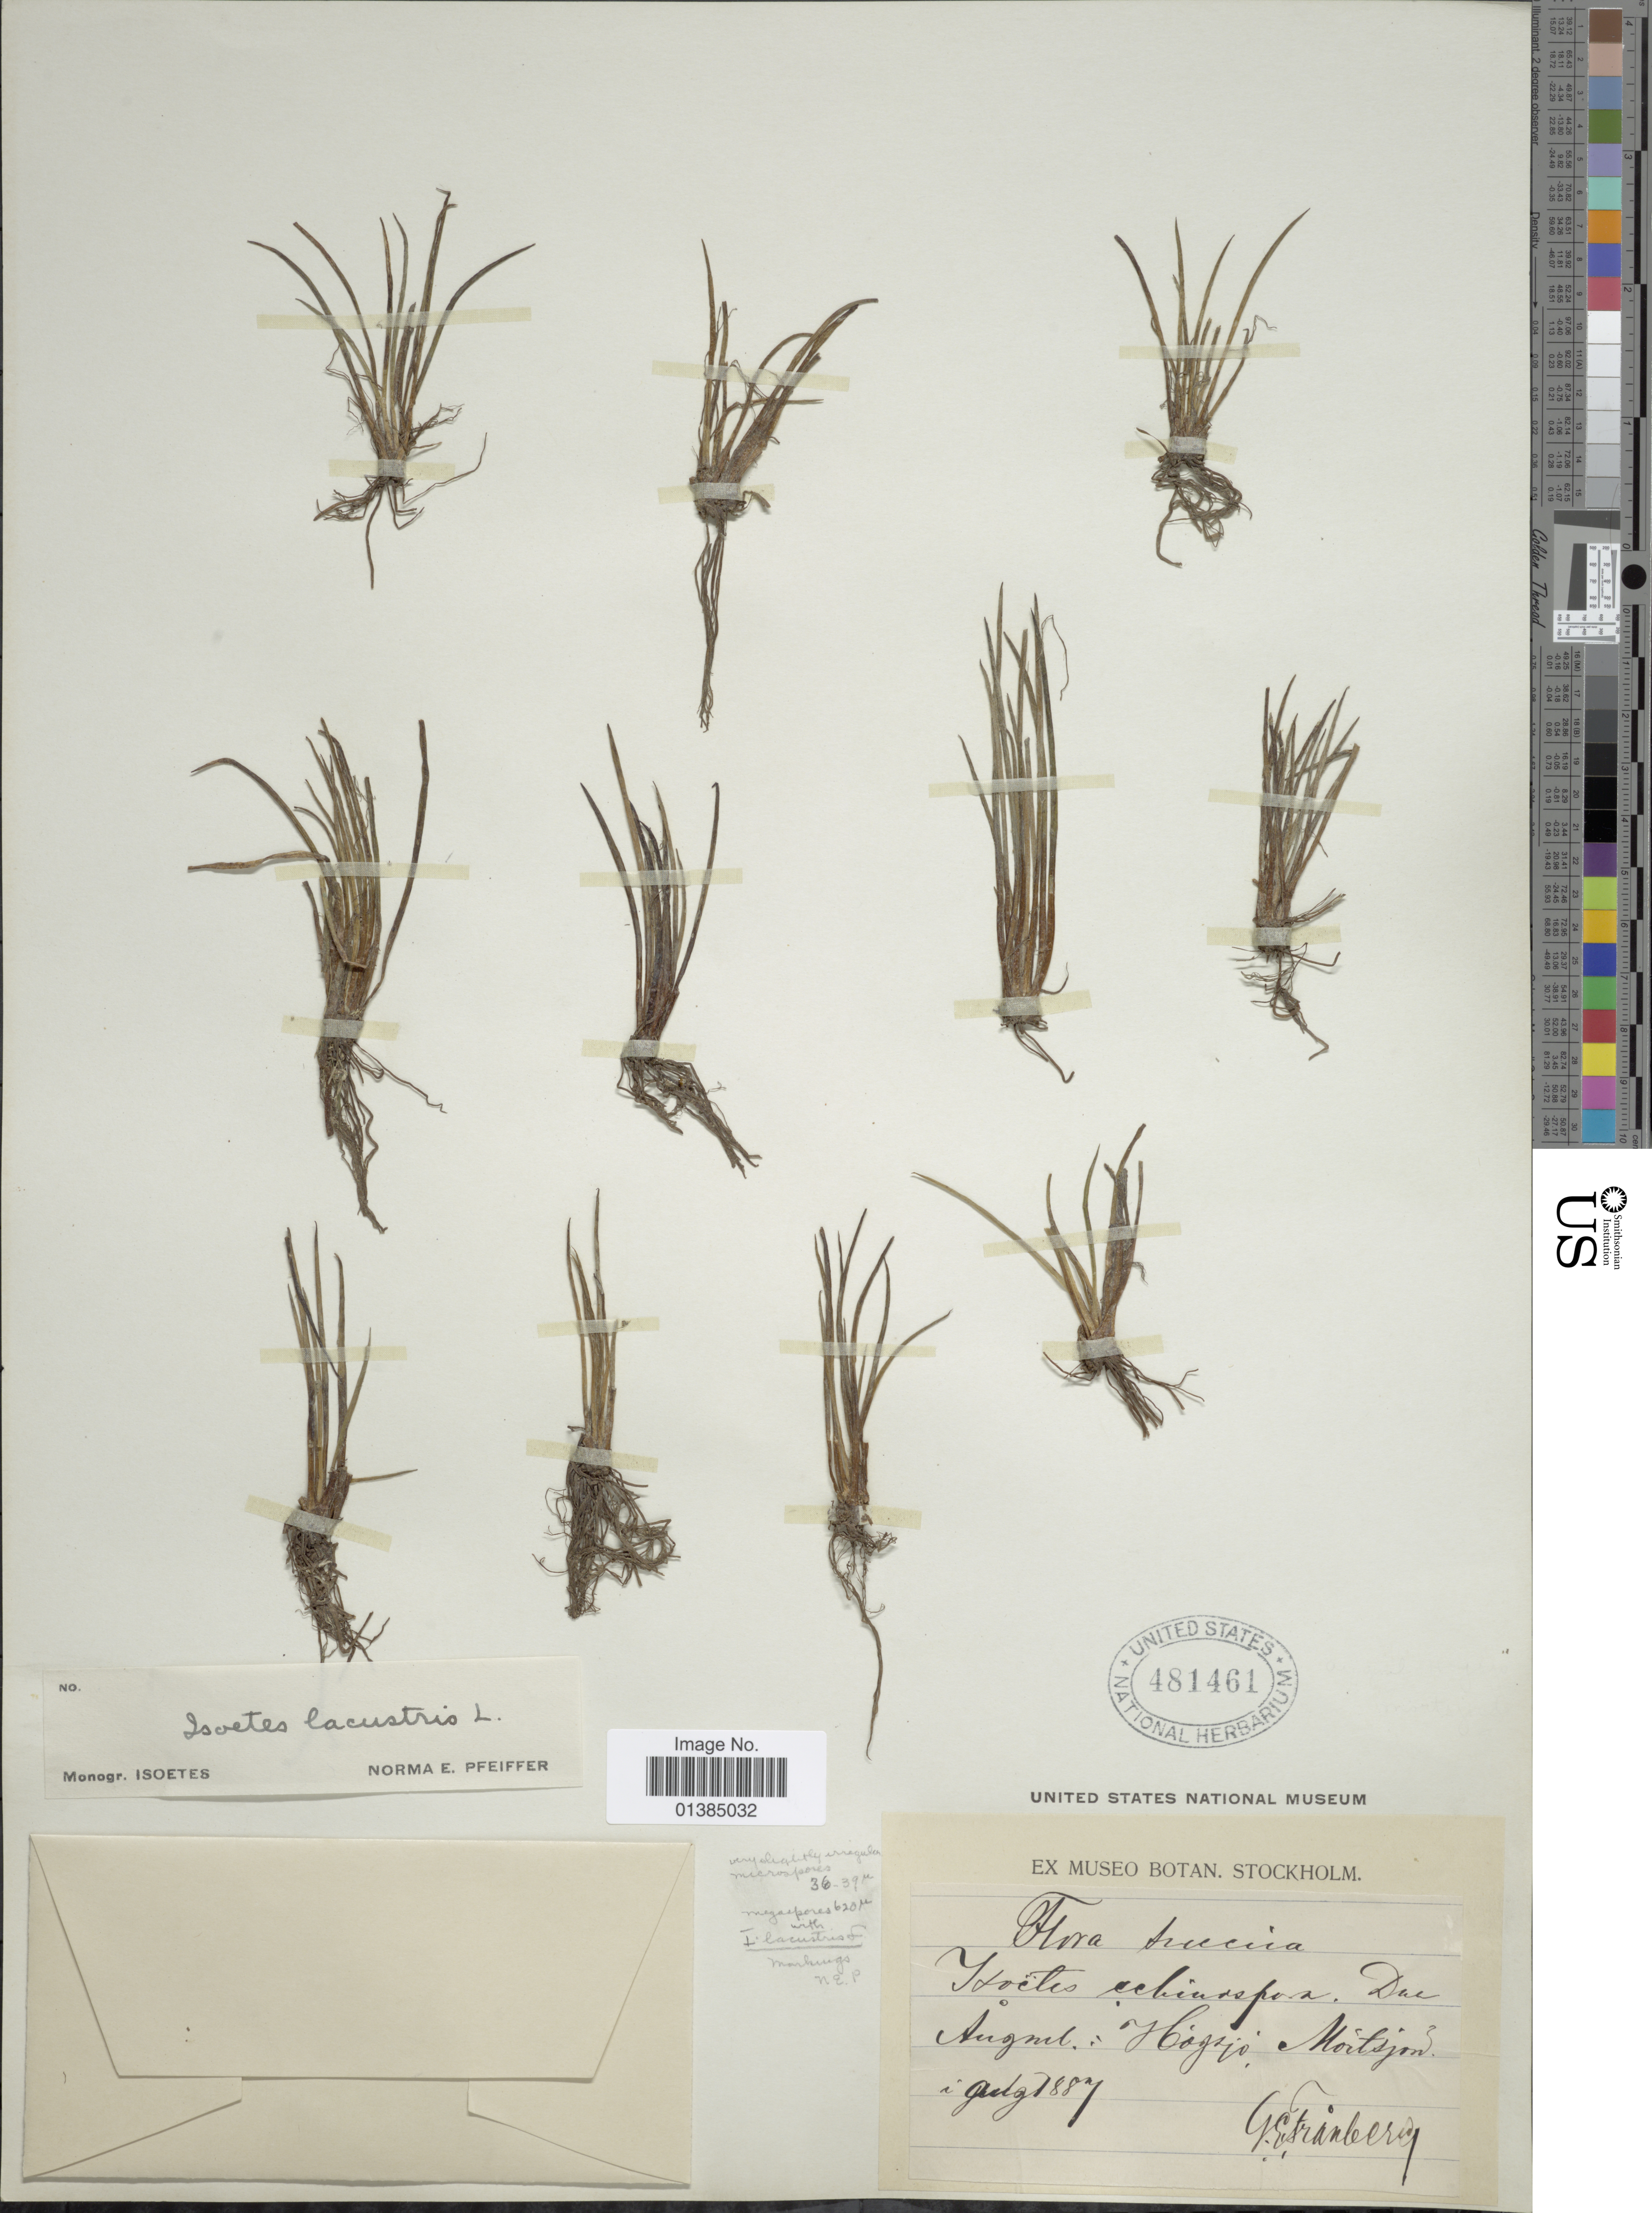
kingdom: Plantae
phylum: Tracheophyta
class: Lycopodiopsida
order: Isoetales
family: Isoetaceae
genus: Isoetes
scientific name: Isoetes lacustris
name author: L.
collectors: G. Strånberg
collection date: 1887-08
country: Sweden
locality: Suecica. Angml.: Hogsjo Moitsjon.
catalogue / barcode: US 481461